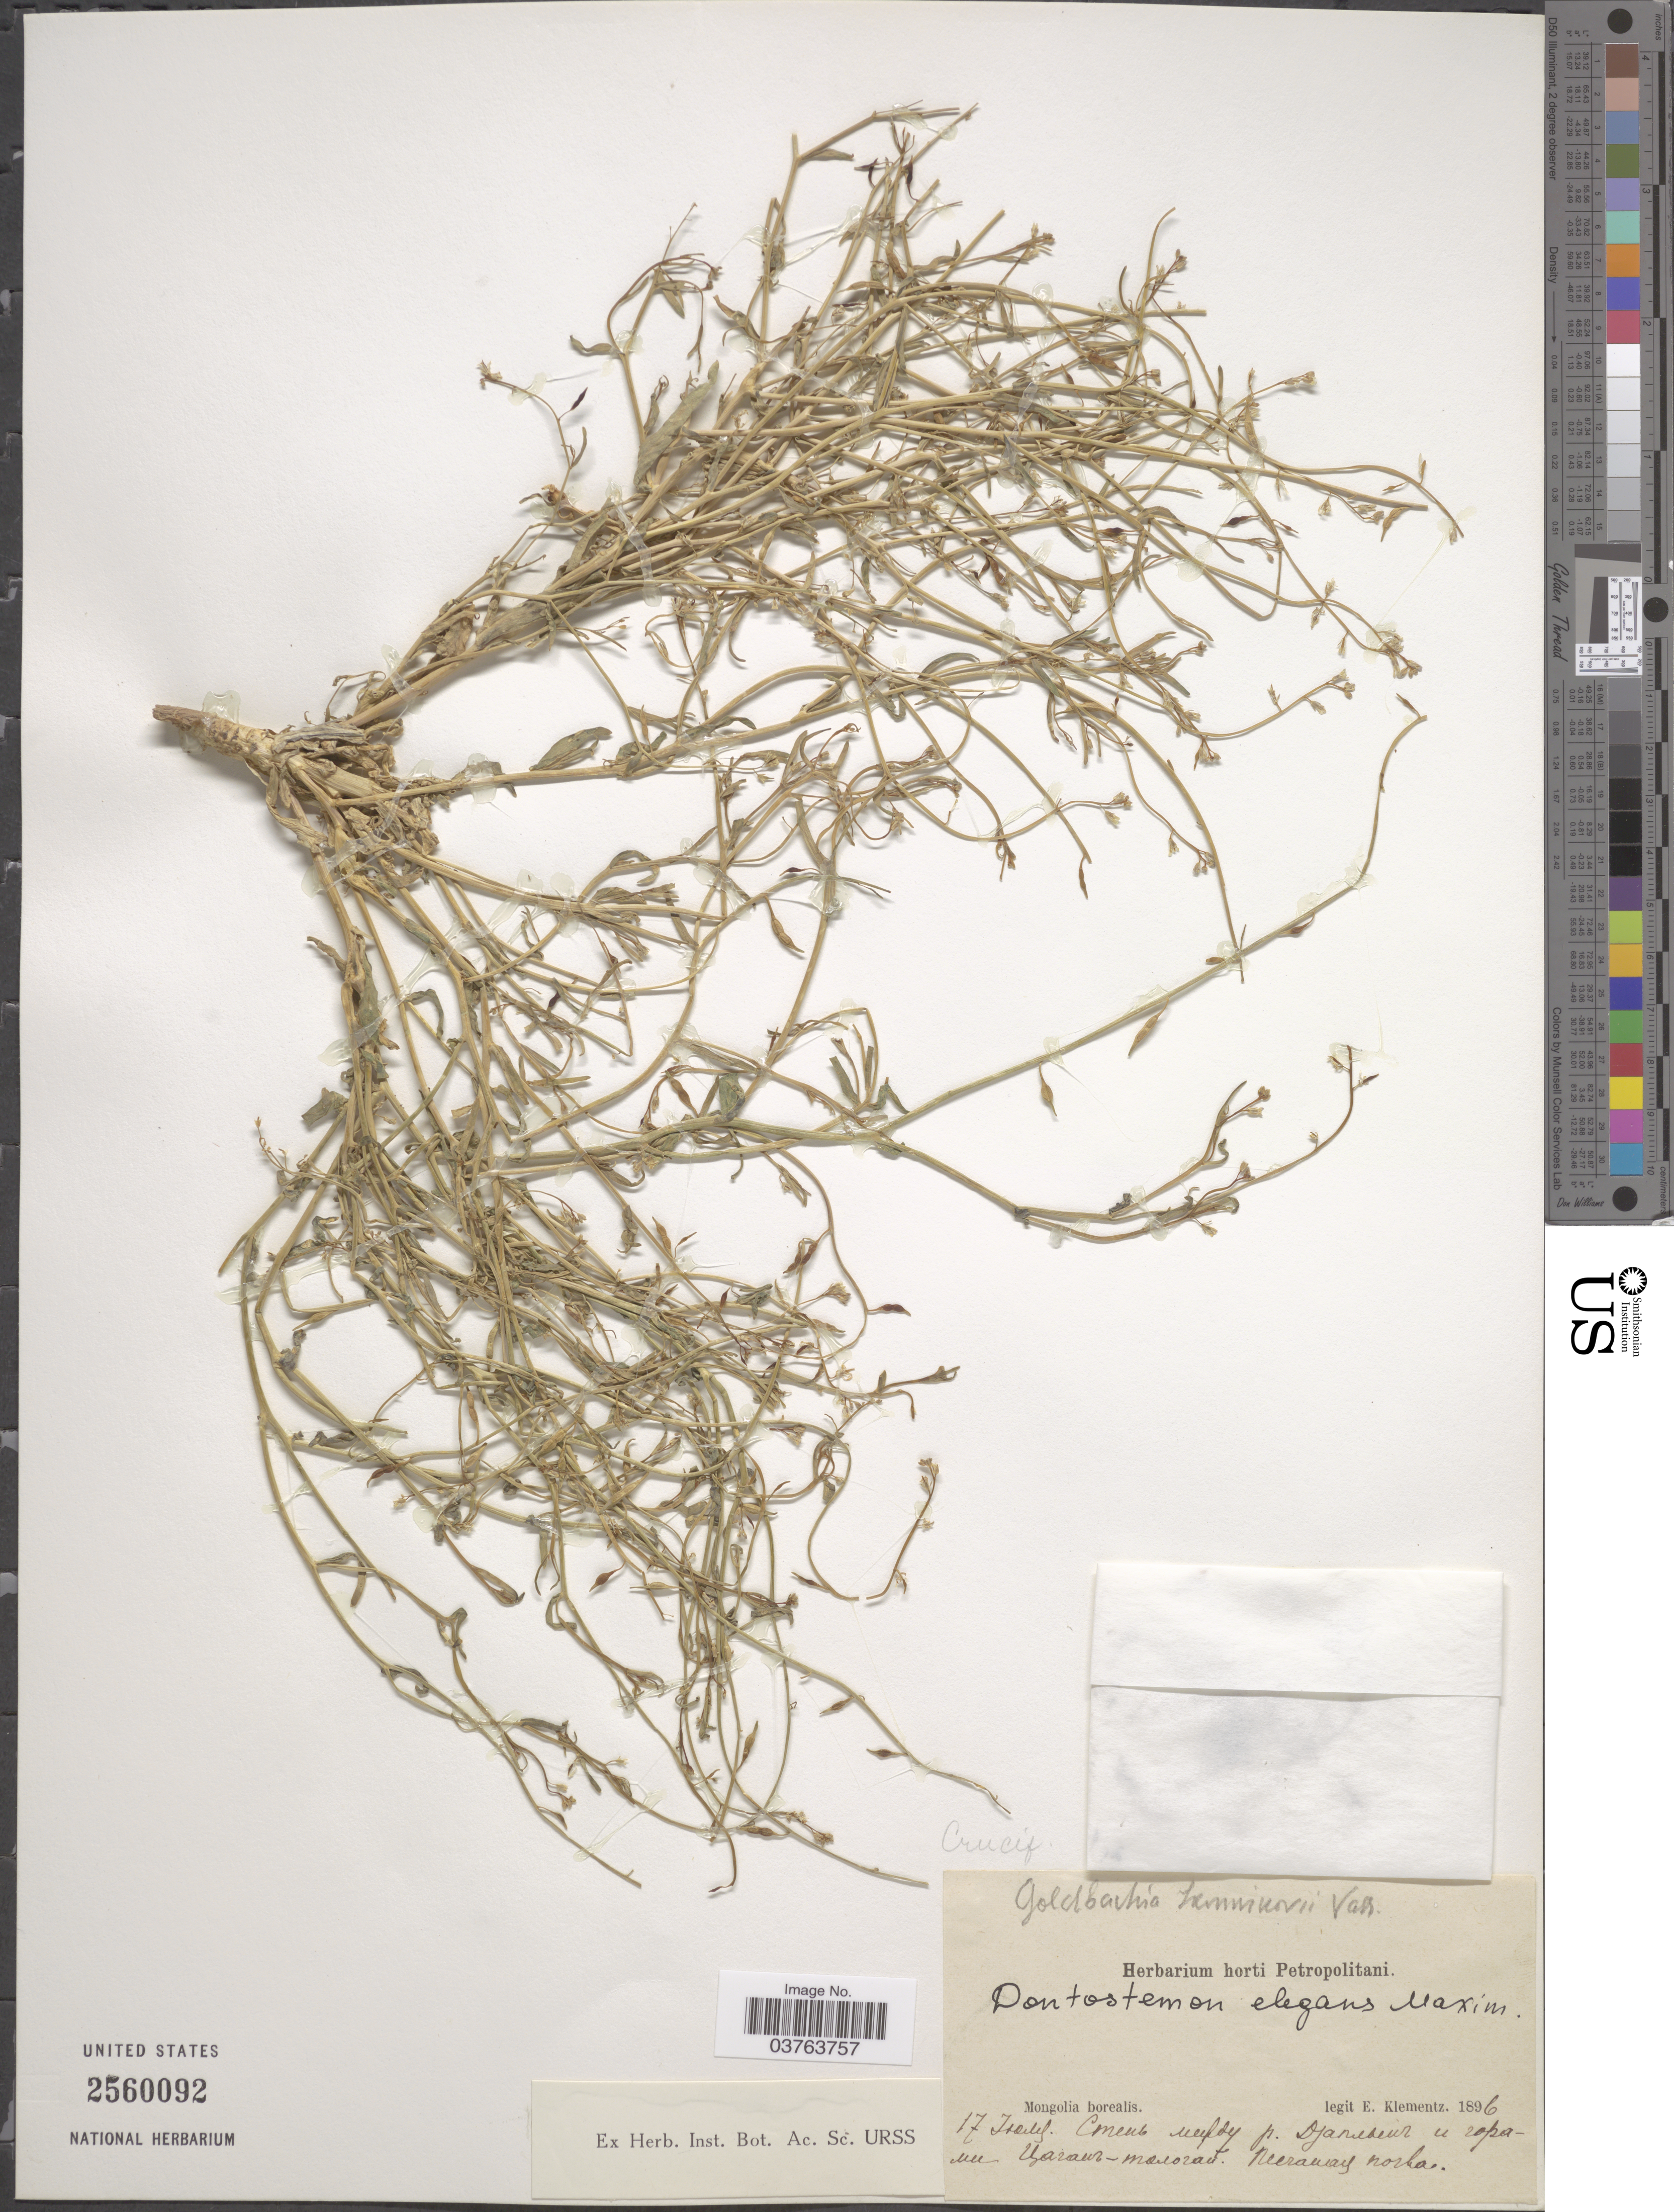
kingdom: Plantae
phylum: Tracheophyta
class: Magnoliopsida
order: Brassicales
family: Brassicaceae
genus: Dontostemon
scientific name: Dontostemon elegans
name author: Maxim.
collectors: E. Klementz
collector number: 17?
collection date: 1896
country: Mongolia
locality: Mongolia borealis. Cmeuc weefdy p. Djaniebeur u ropaun Ilaraur-mouozau, Neeraway norka. [interpreted]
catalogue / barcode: US 2560092